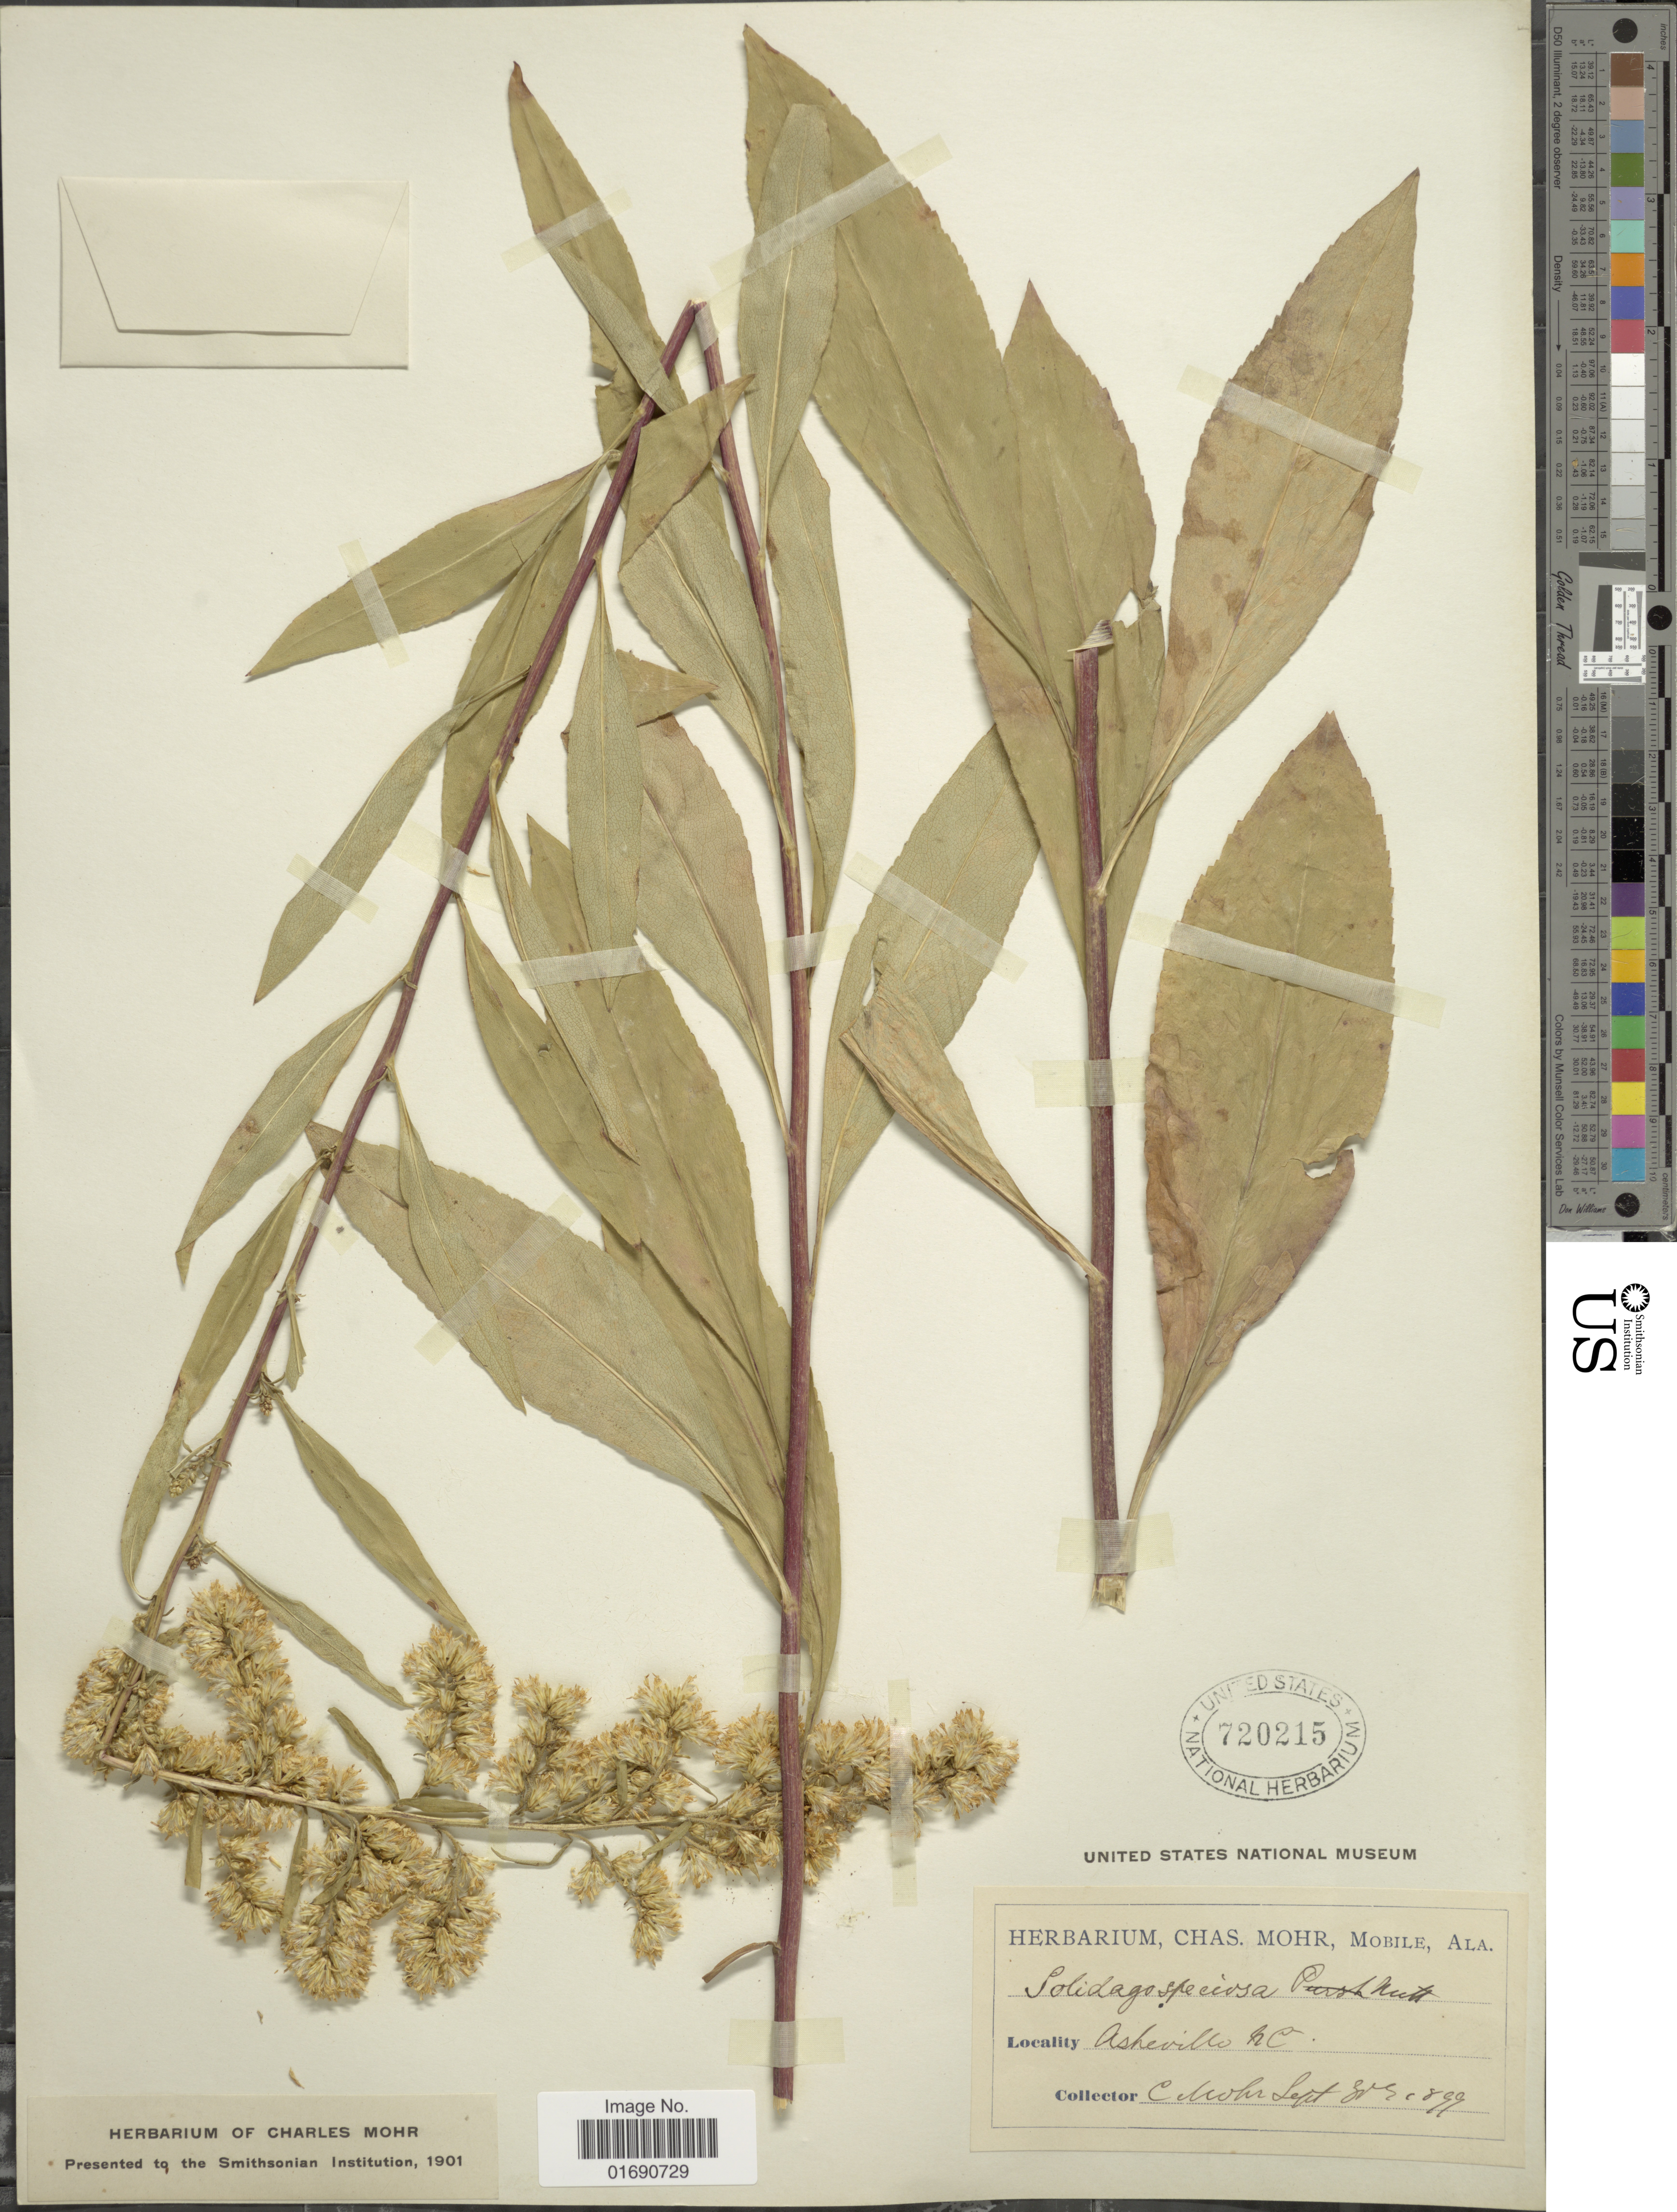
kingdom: Plantae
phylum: Tracheophyta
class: Magnoliopsida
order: Asterales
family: Asteraceae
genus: Solidago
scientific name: Solidago speciosa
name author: Nutt.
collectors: C. T. Mohr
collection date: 1899-09-03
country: United States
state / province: North Carolina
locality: Asheville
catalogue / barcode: US 720215